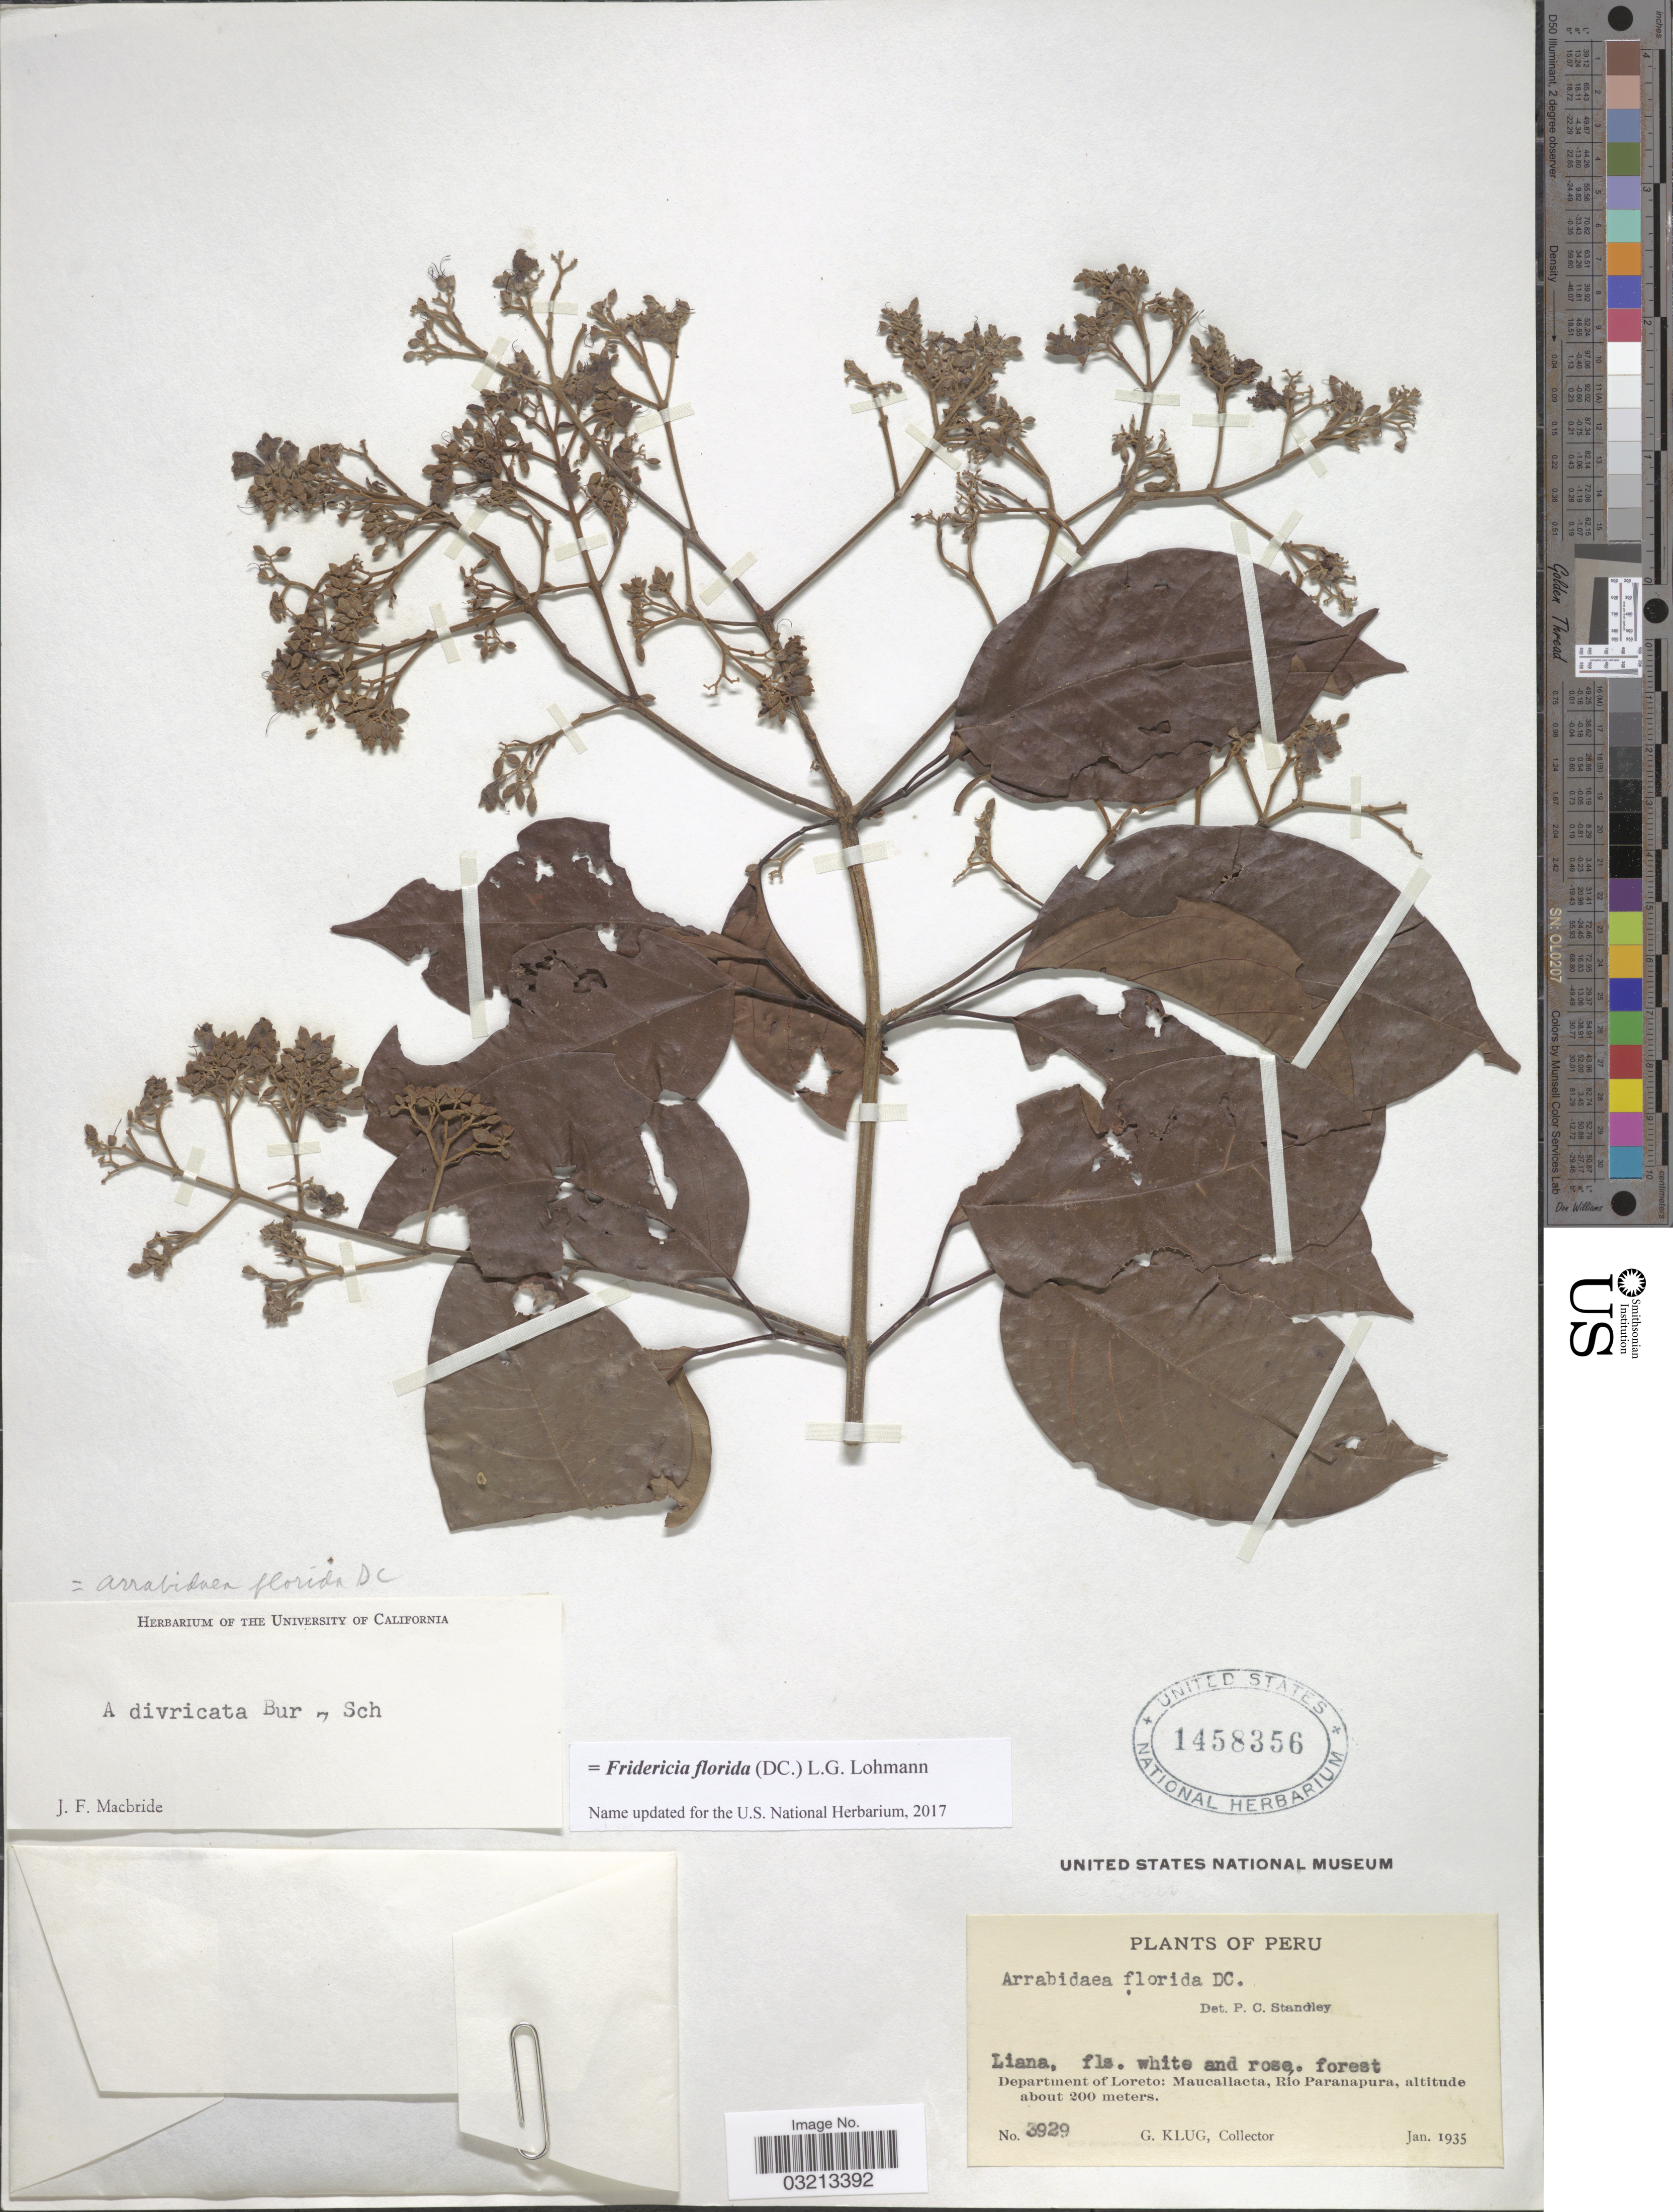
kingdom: Plantae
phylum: Tracheophyta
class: Magnoliopsida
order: Lamiales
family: Bignoniaceae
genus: Fridericia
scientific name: Fridericia florida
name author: (DC.) L.G. Lohmann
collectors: G. Klug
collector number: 3929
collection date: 1935-01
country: Peru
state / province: Loreto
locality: Department of Loreto: Maucallacta, Río Paranapura.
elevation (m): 200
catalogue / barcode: US 1458356